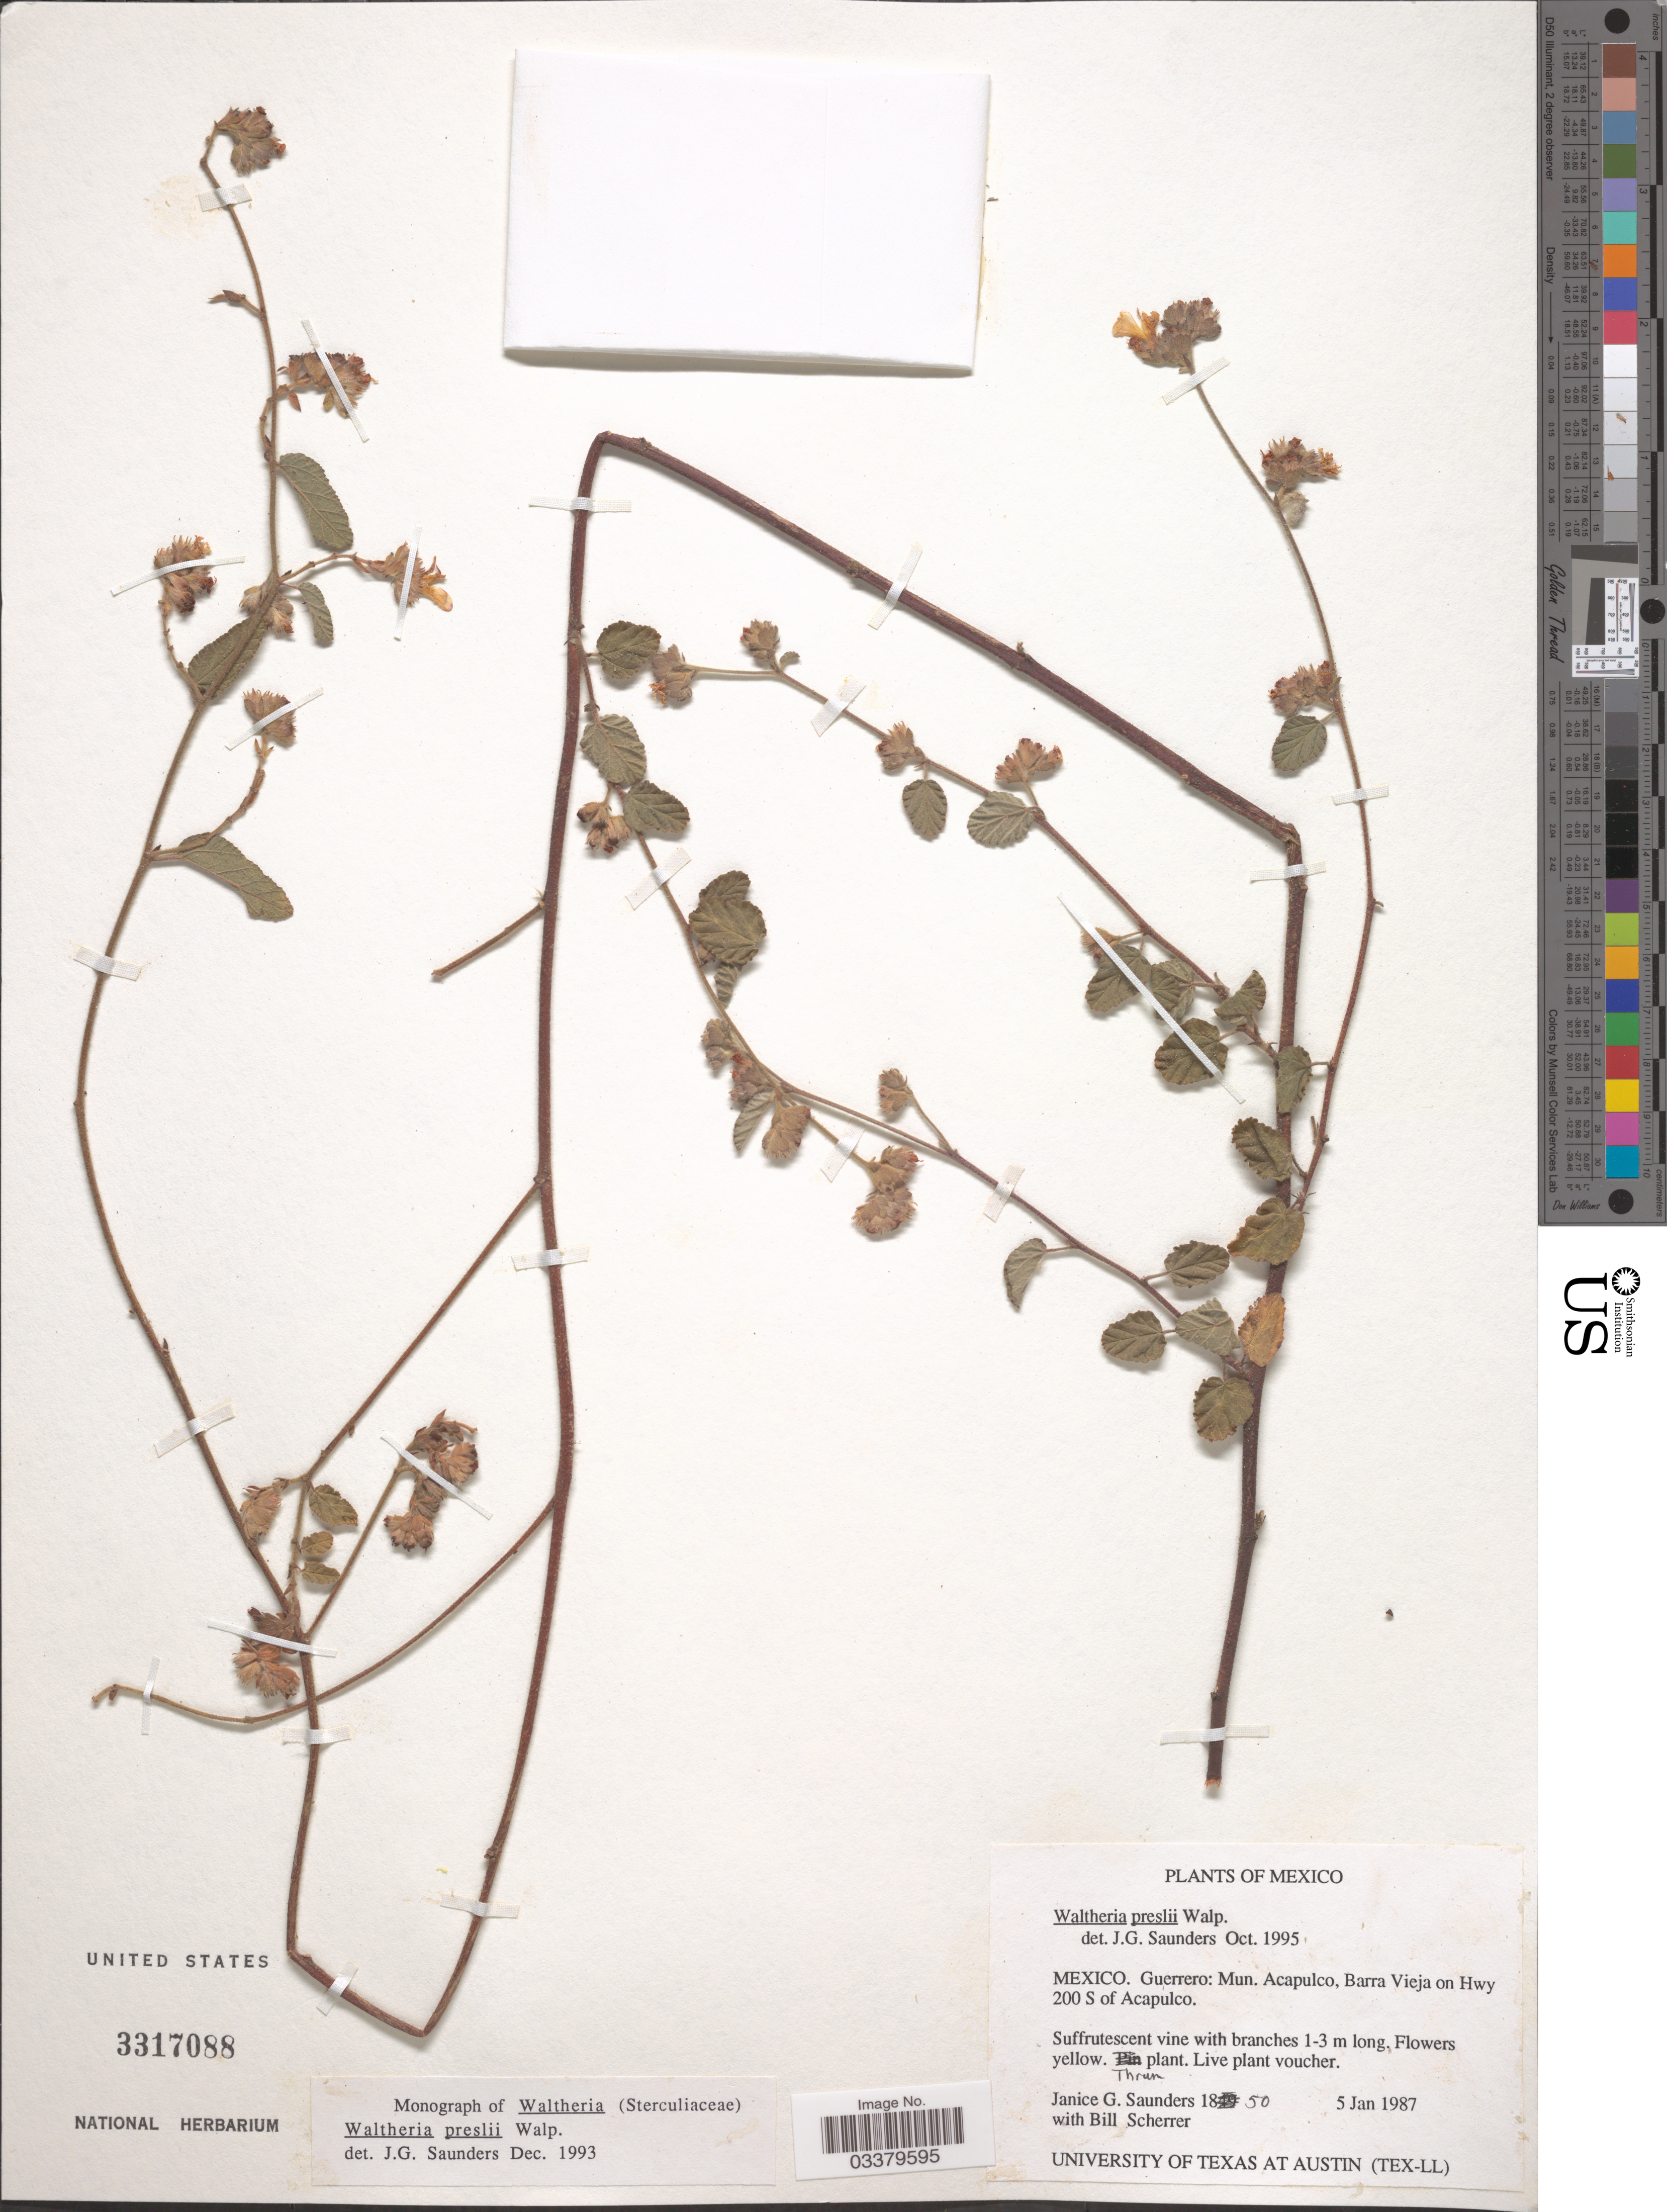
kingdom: Plantae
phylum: Tracheophyta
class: Magnoliopsida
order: Malvales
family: Malvaceae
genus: Waltheria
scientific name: Waltheria preslii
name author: Walp.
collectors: J. G. Saunders & B. Scherrer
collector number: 1850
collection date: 1987-01-05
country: Mexico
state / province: Guerrero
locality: Mun. Acapulco, Barra Vieja on Hwy 200 S of Acapulco.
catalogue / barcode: US 3317088